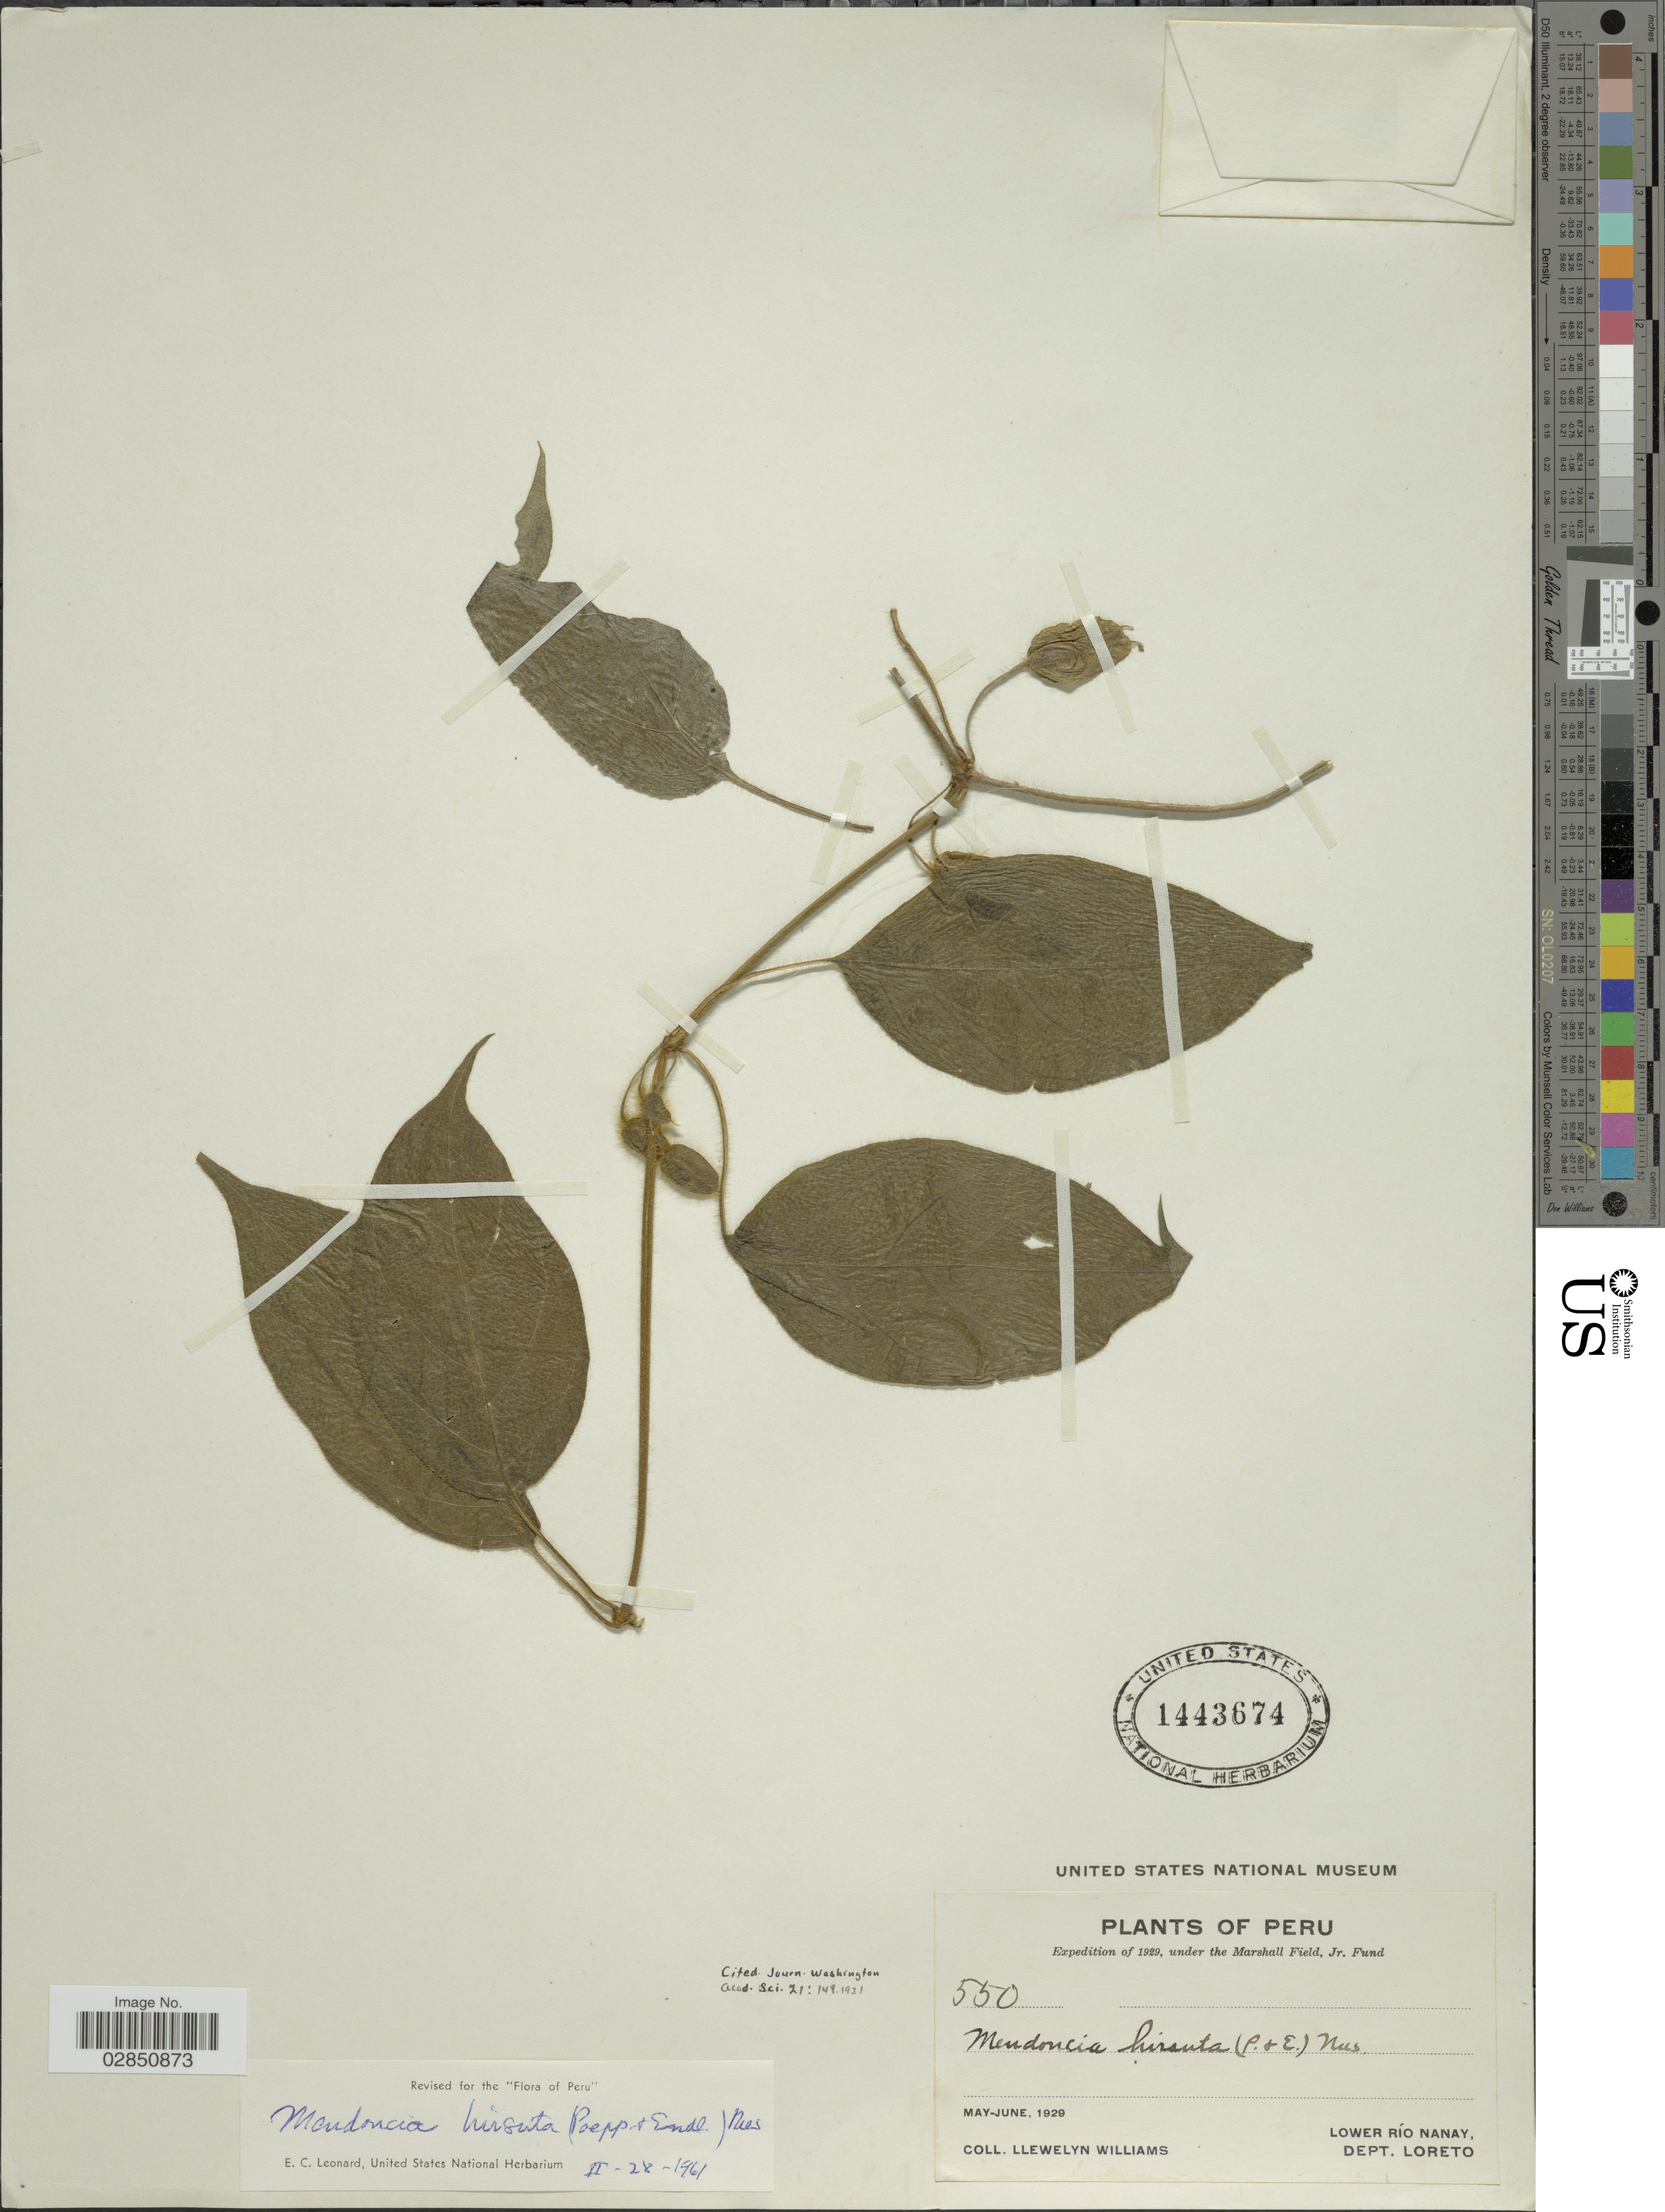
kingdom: Plantae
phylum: Tracheophyta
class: Magnoliopsida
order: Lamiales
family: Acanthaceae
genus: Mendoncia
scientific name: Mendoncia bivalvis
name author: (L. f.) Merr.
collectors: Ll. Williams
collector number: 550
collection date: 1929-05/1929-06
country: Peru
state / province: Loreto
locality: Lower Río Nanay, Dept. Loreto.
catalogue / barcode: US 1443674